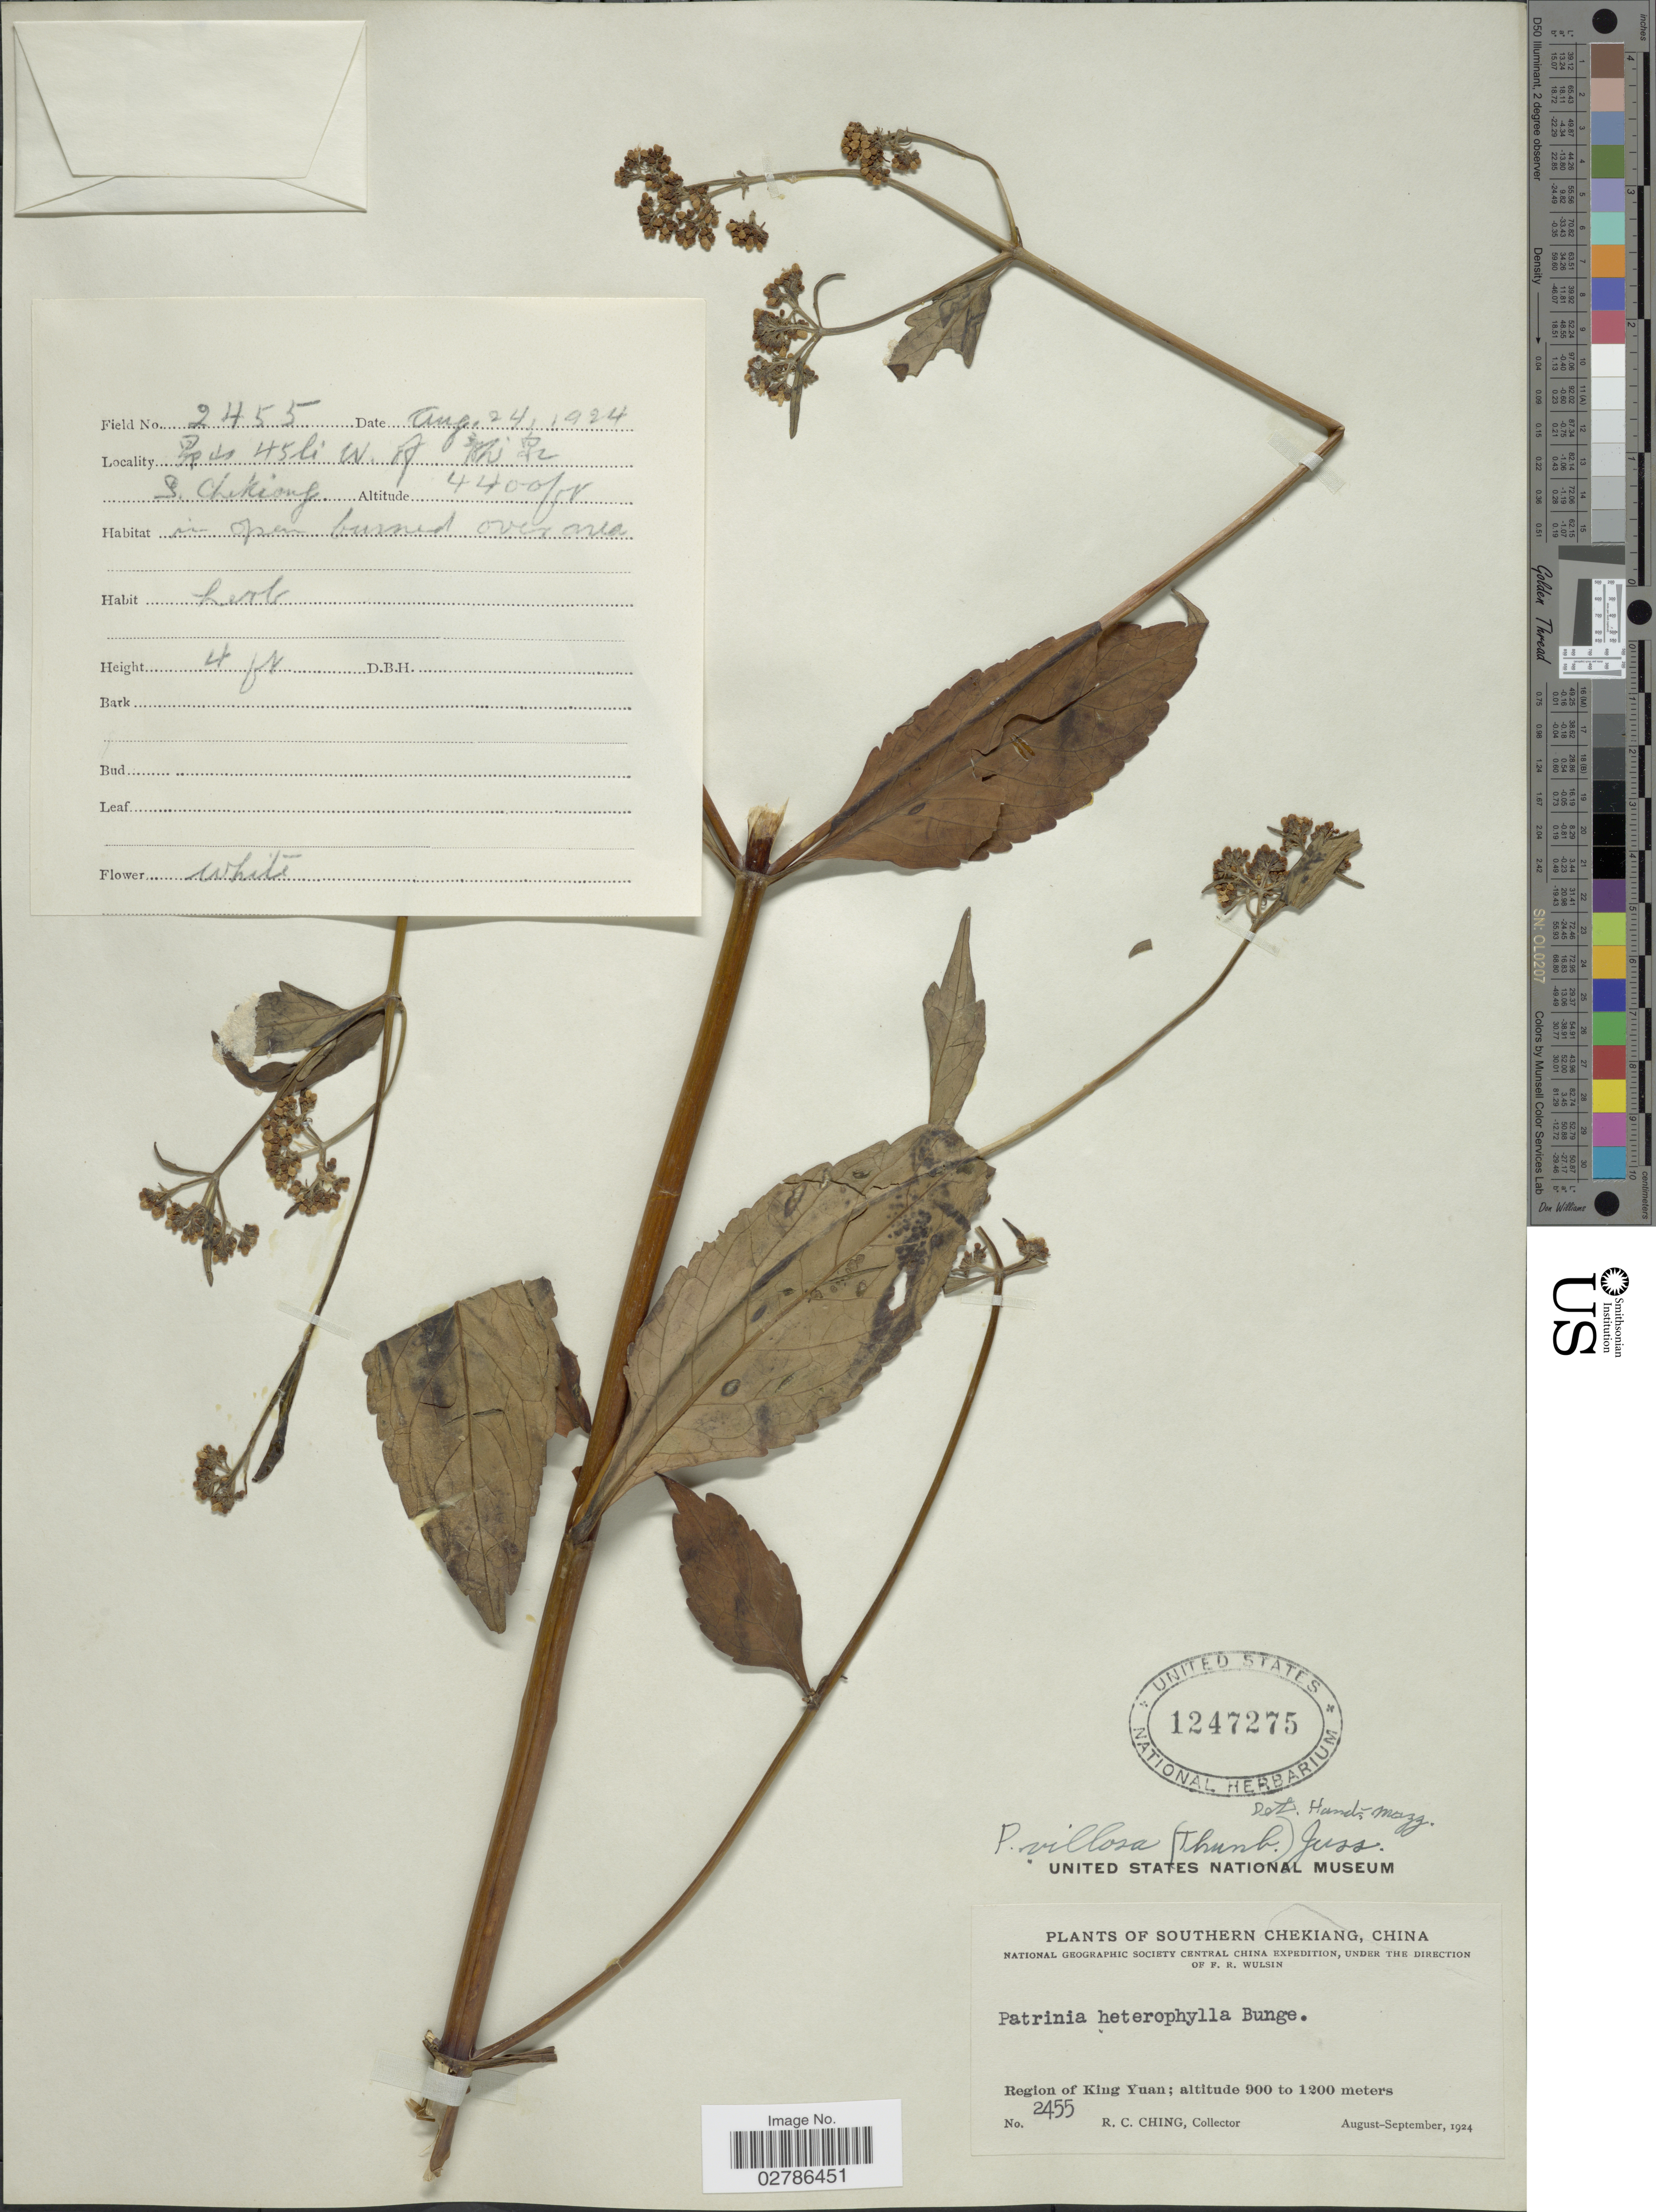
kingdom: Plantae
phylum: Tracheophyta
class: Magnoliopsida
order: Dipsacales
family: Caprifoliaceae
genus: Patrinia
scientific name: Patrinia villosa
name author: (Thunb.) Dufr.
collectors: R. C. Ching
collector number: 2455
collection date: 1924-08-24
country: China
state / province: Zhejiang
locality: Southern Chekiang, Region of King Yuan, Regio 45 li W. of S. Chekiang.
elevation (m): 1341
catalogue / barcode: US 1247275